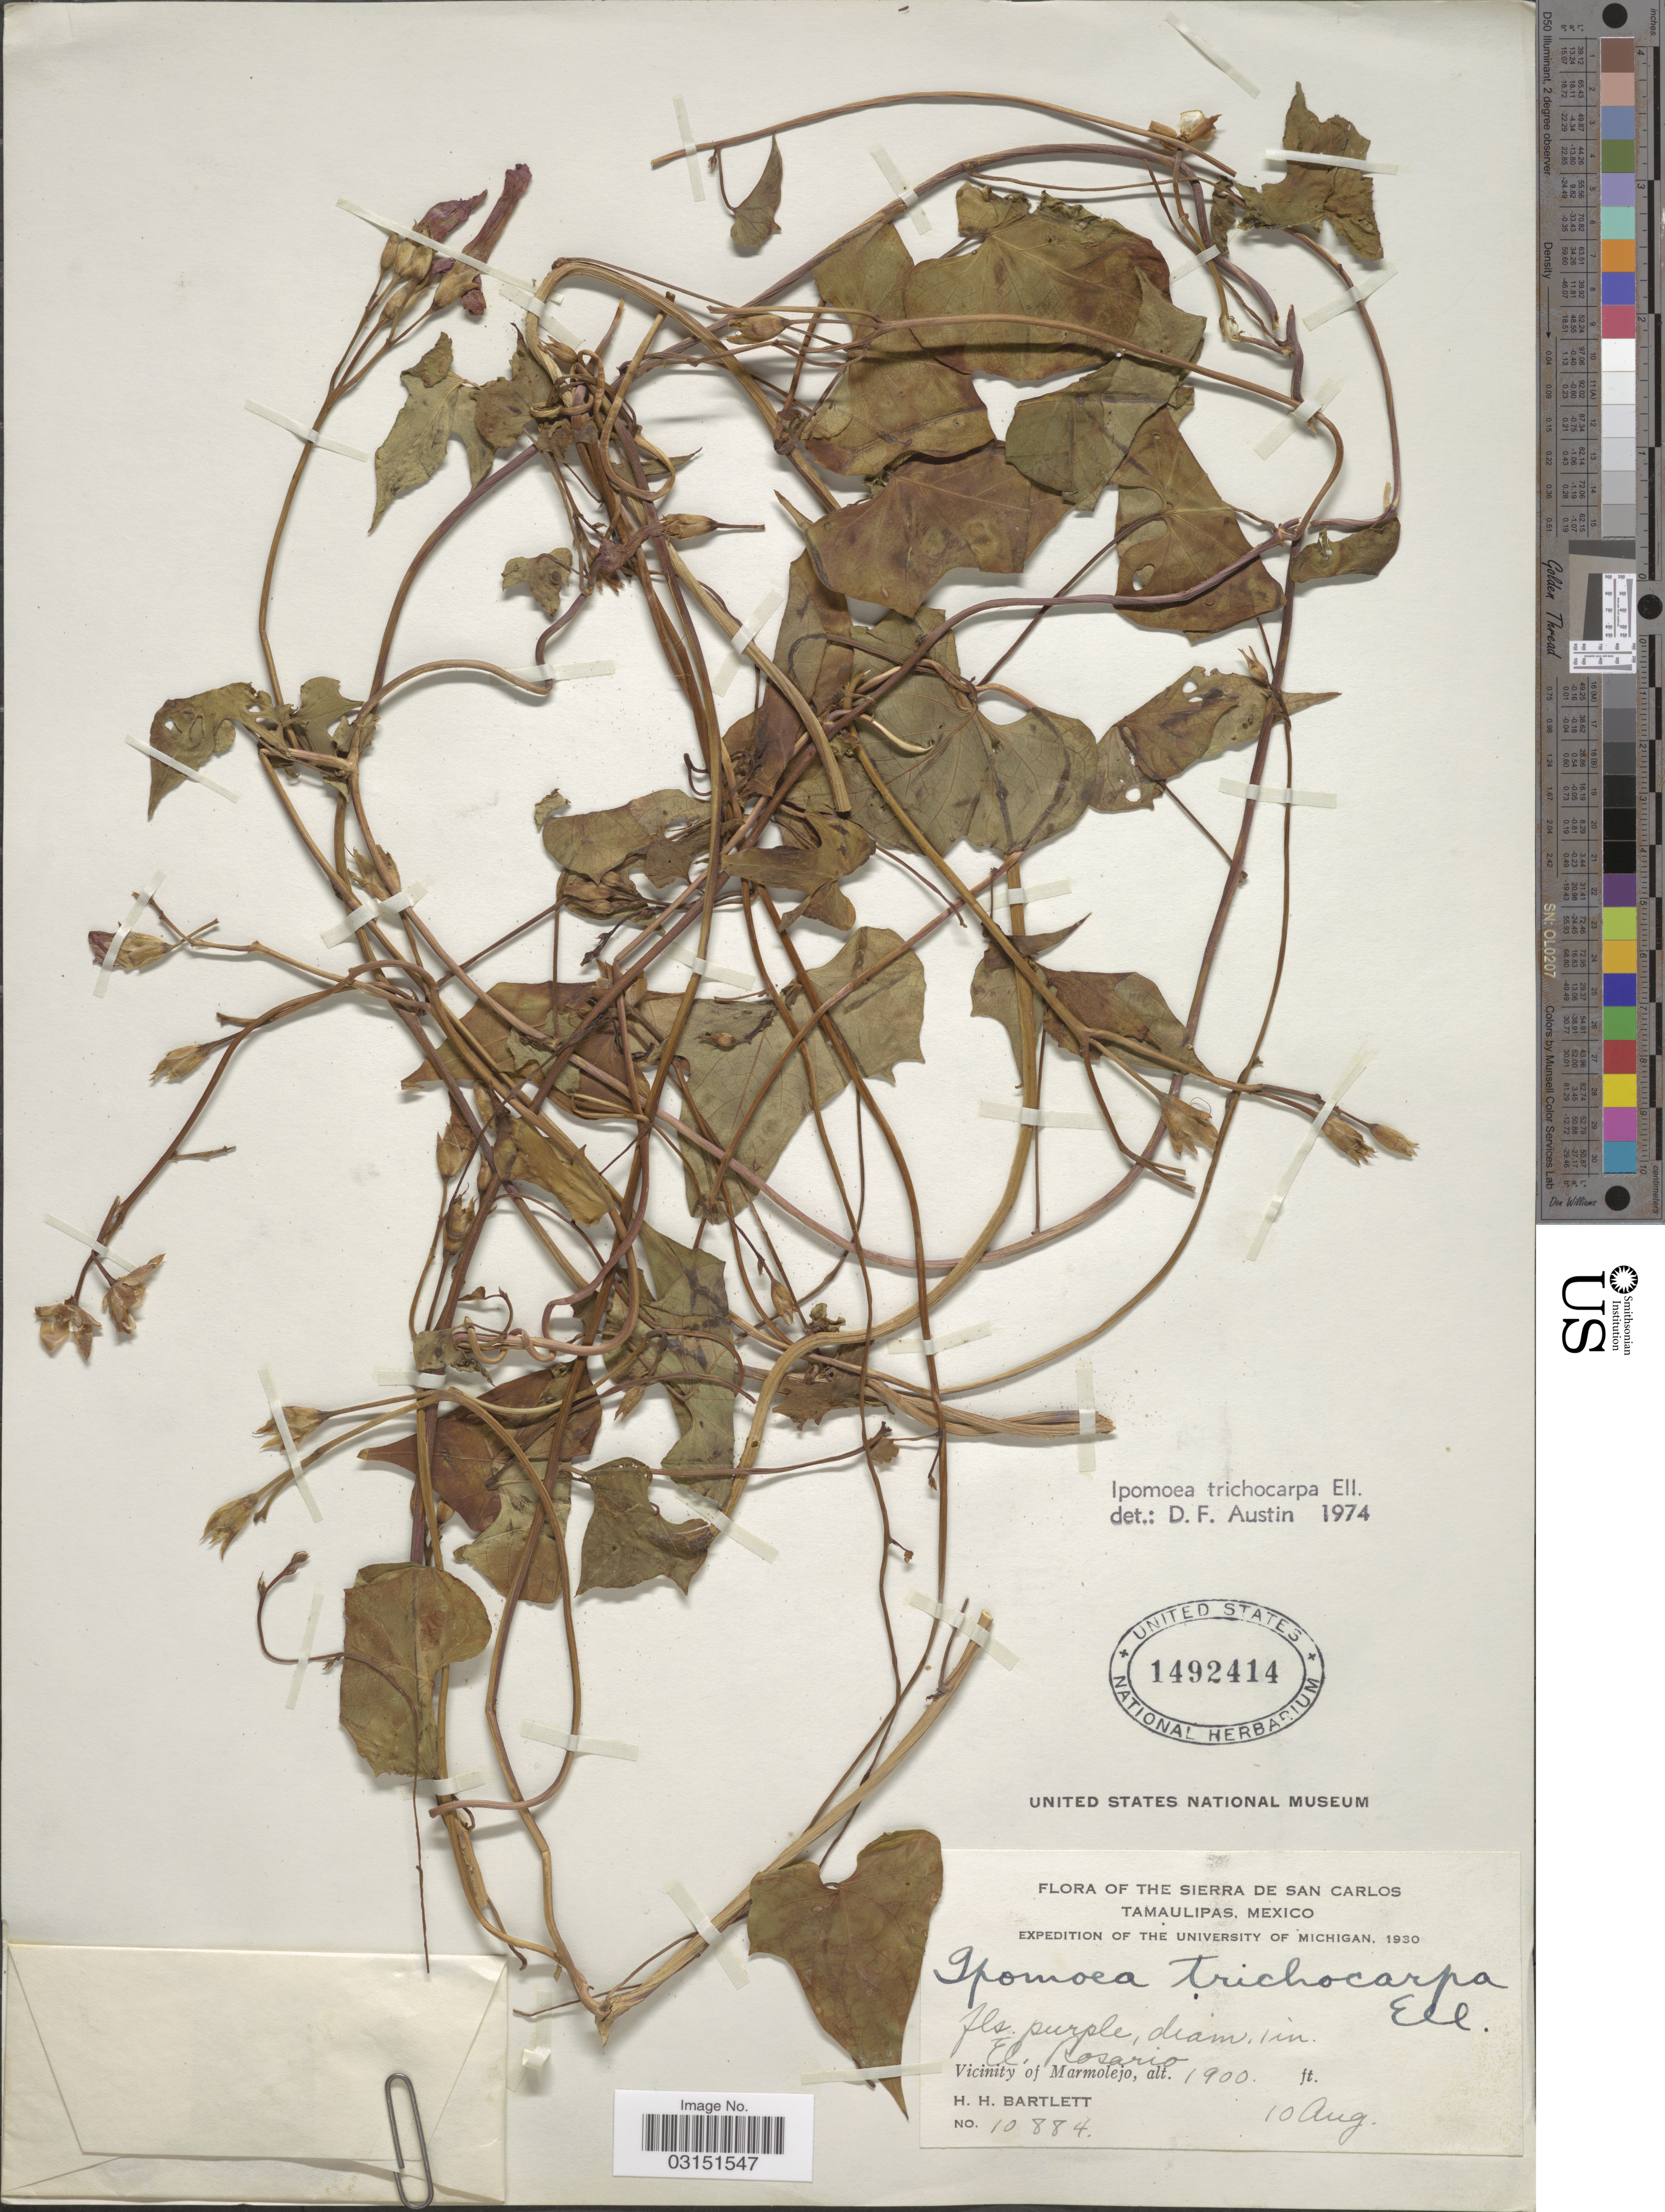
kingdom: Plantae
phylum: Tracheophyta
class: Magnoliopsida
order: Solanales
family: Convolvulaceae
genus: Ipomoea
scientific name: Ipomoea trichocarpa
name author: Elliott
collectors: H. H. Bartlett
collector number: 10884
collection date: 1930-08-10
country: Mexico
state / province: Tamaulipas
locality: The Sierra de San Carlos. Vicinity of Marmolejo. El. Rosario.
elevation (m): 579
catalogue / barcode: US 1492414